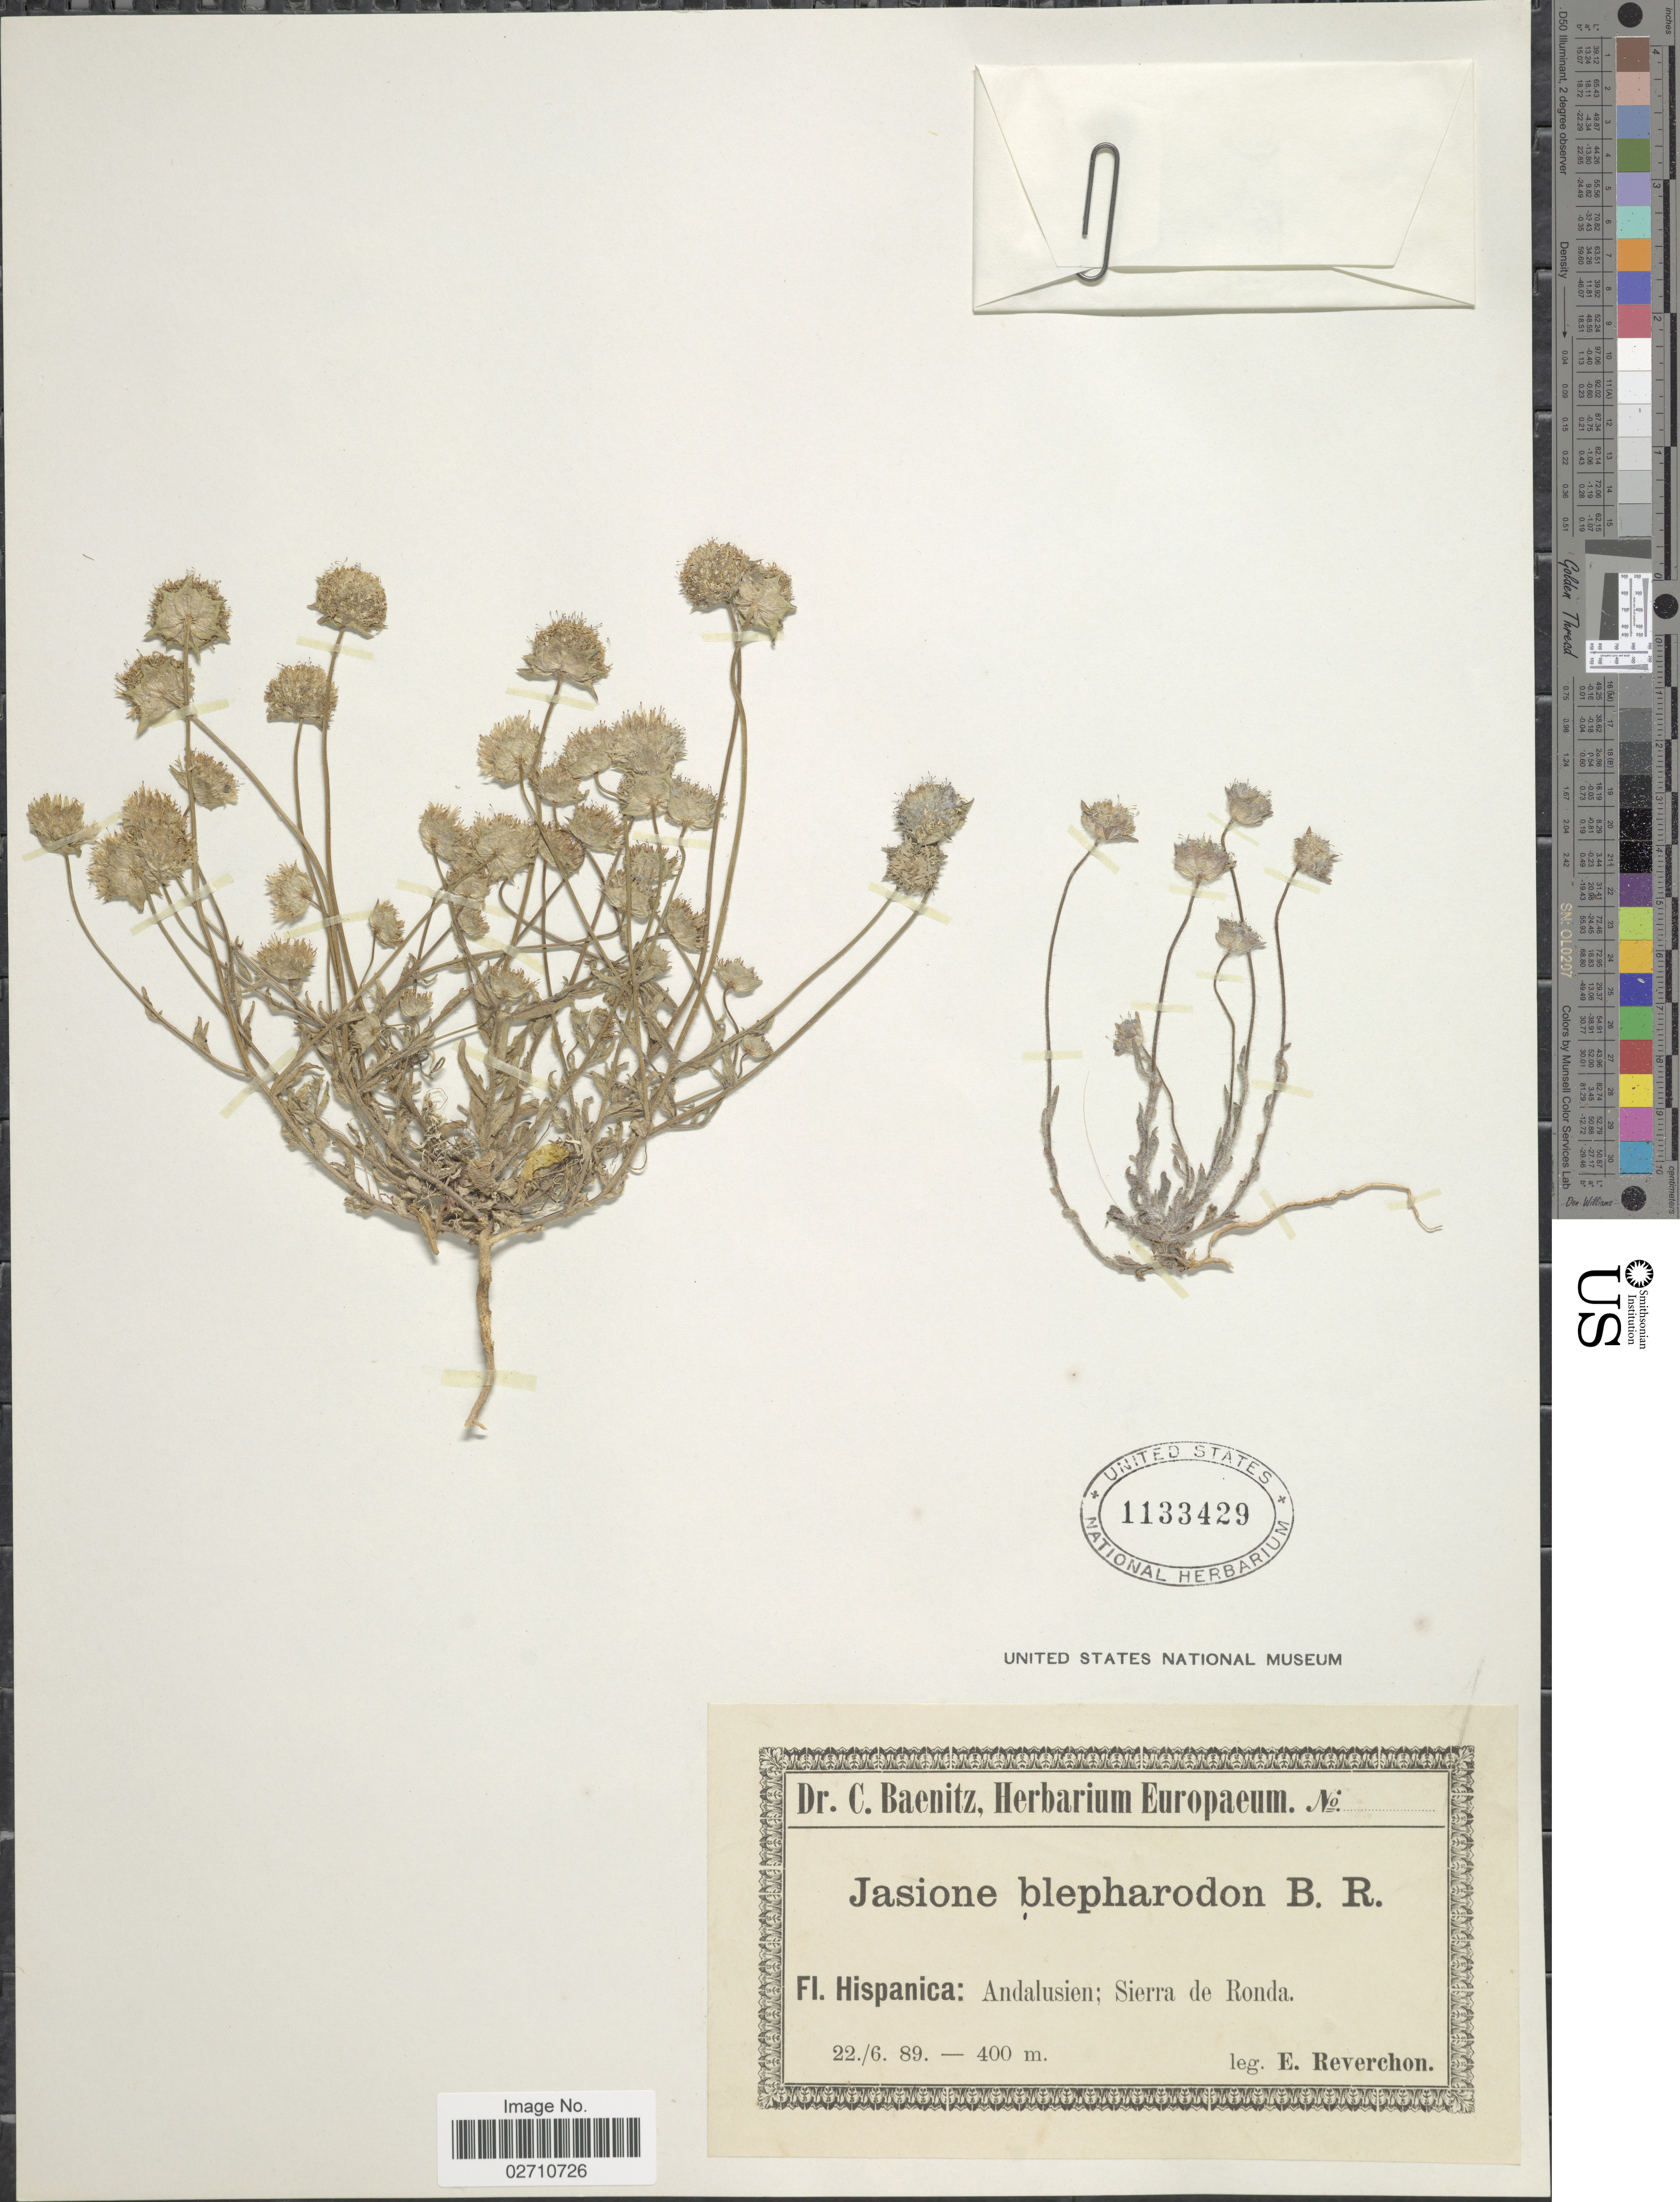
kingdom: Plantae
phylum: Tracheophyta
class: Magnoliopsida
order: Asterales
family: Campanulaceae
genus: Jasione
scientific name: Jasione blepharodon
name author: Boiss. & Reut.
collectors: E. Reverchon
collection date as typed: Transcribed d/m/y: 22/6/89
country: Spain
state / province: Andalucía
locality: Hispanica: Andalusien; Sierra de Ronda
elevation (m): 400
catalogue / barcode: US 1133429